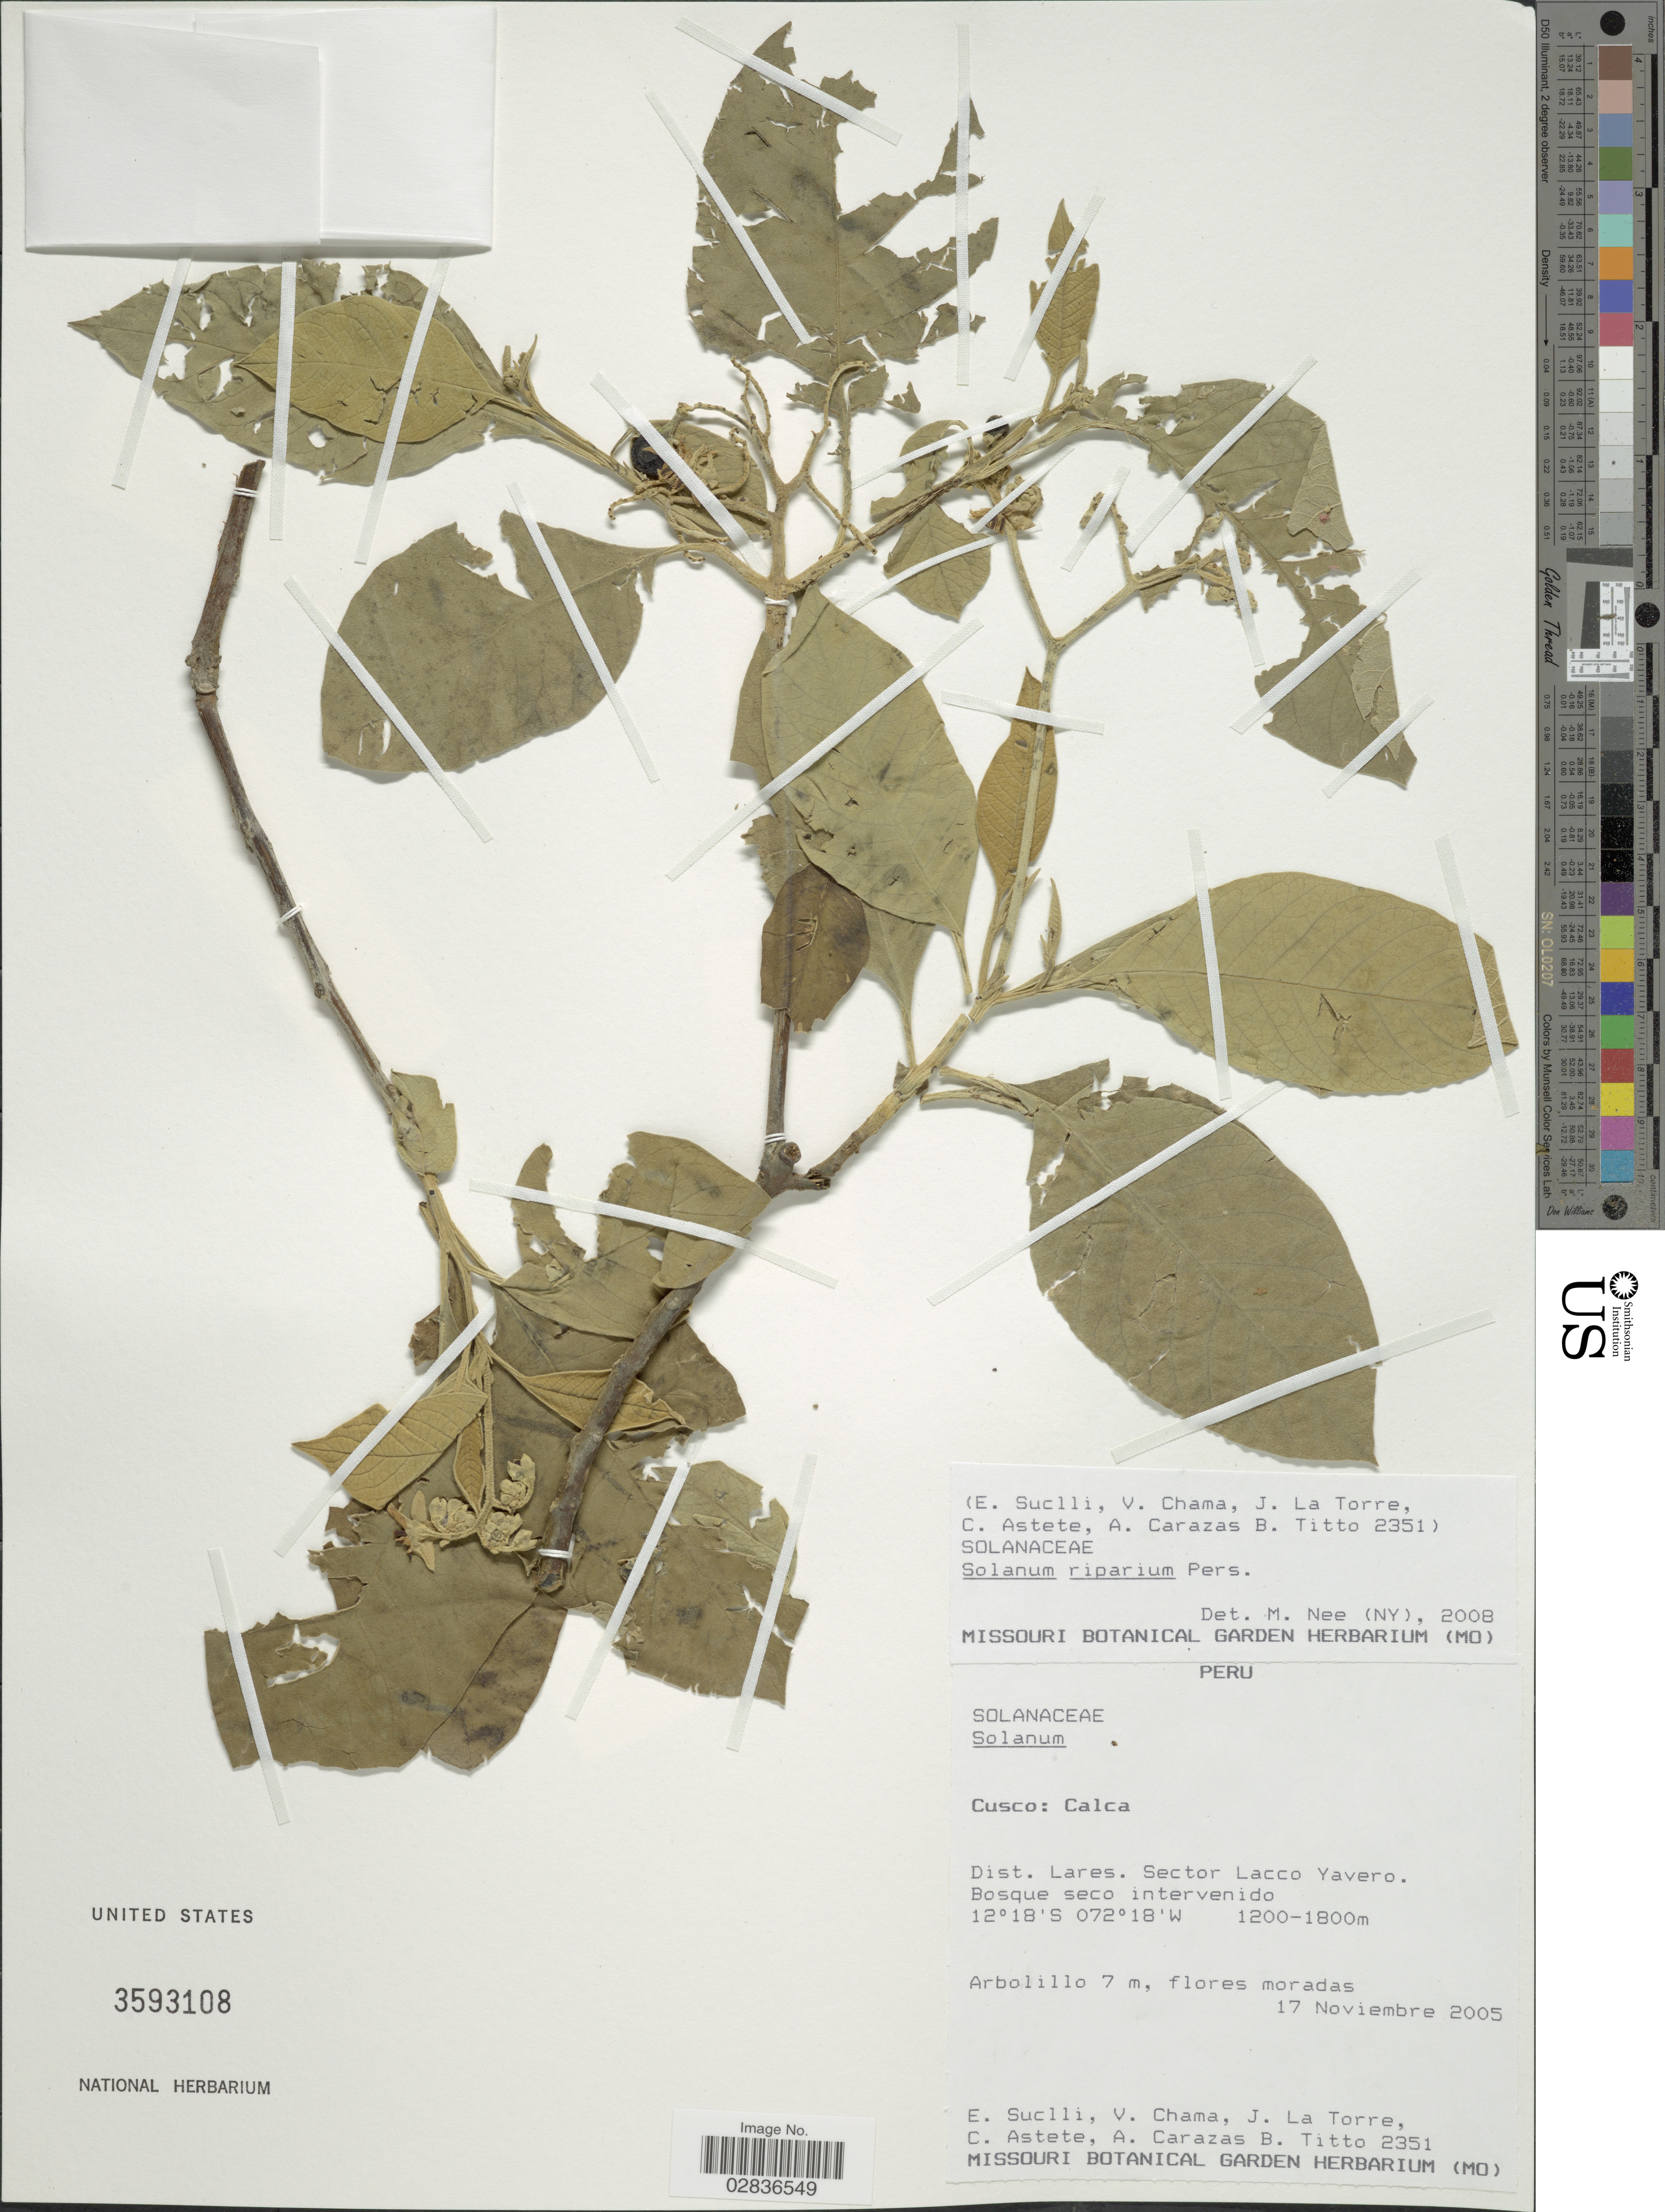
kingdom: Plantae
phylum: Tracheophyta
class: Magnoliopsida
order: Solanales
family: Solanaceae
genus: Solanum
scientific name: Solanum riparium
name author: Pers.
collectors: E. Suclli, V. Chama, J. La Torre, C. Astete & et al.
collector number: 2351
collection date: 2005-11-17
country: Peru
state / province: Cusco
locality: Cusco: Calca. Dist. Lares. Sector Lacco Yavero.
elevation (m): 1200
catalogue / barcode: US 3593108